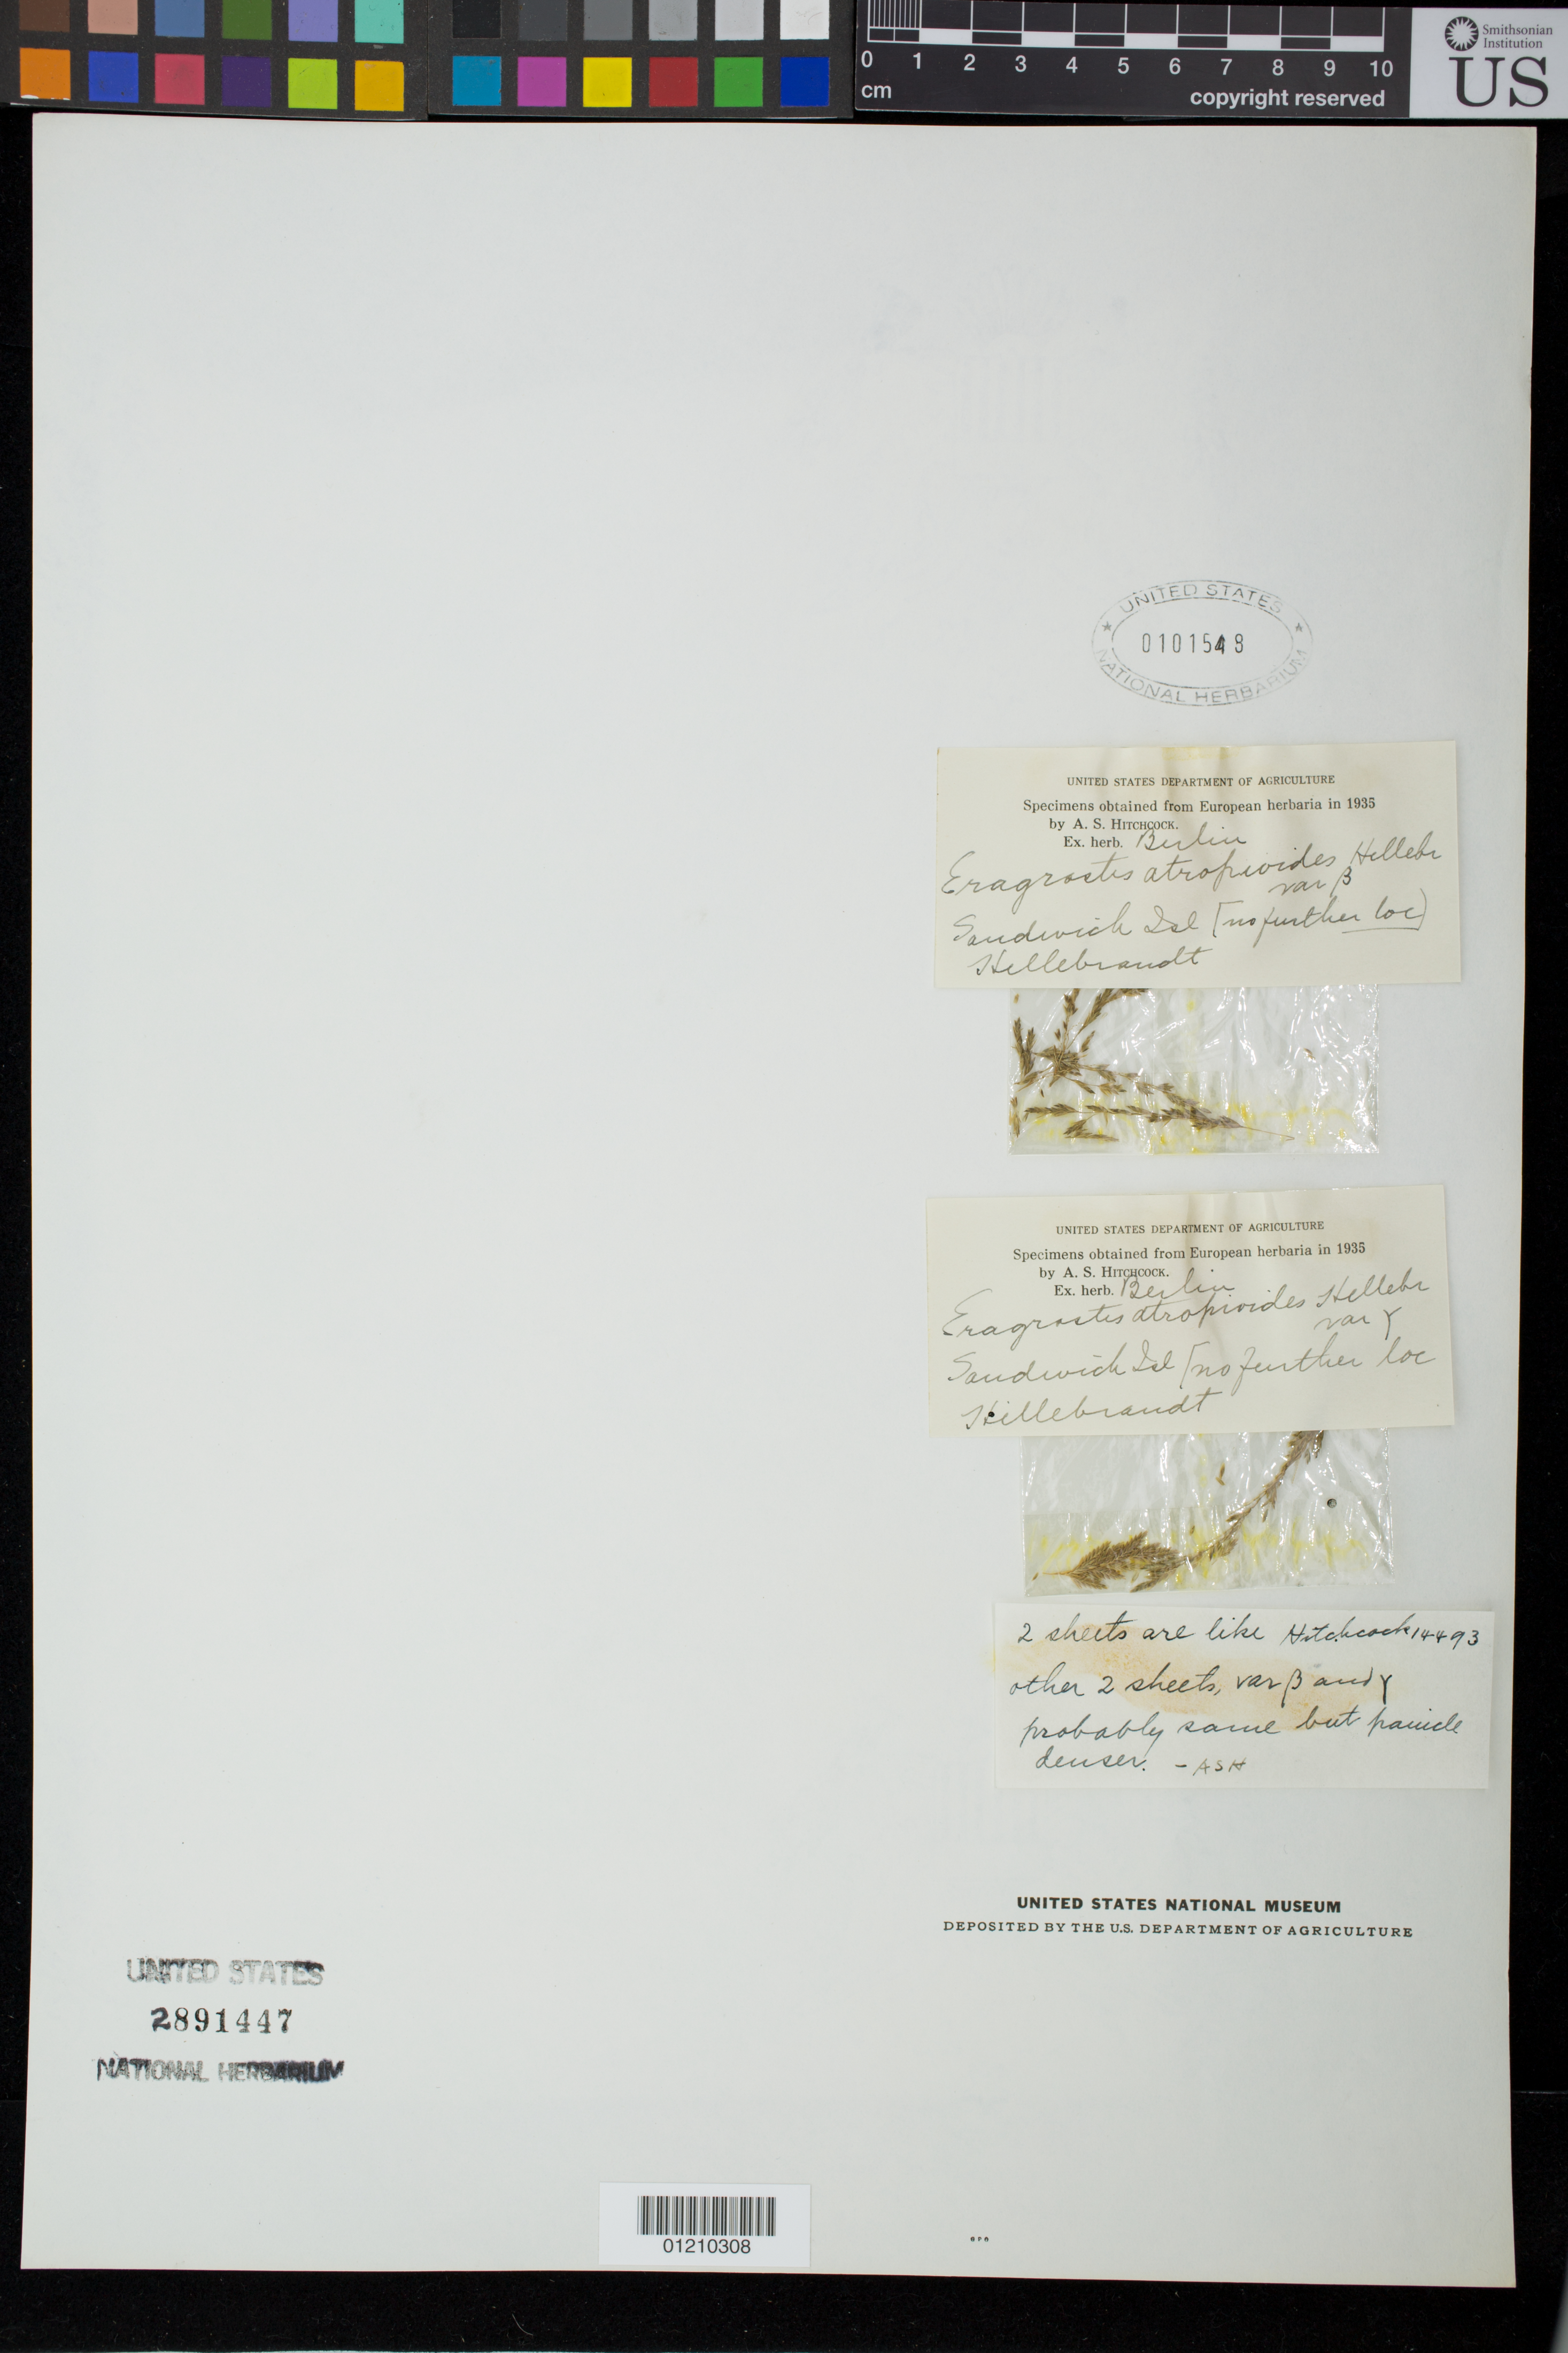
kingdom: Plantae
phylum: Tracheophyta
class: Liliopsida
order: Poales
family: Poaceae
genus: Eragrostis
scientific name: Eragrostis atropioides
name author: Hillebr.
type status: Type Collection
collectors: W. Hillebrand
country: United States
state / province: Hawaii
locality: Sandwich Island.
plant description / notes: Fragmentary material of type specimen ex herb. Berlin.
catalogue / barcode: US 2891447